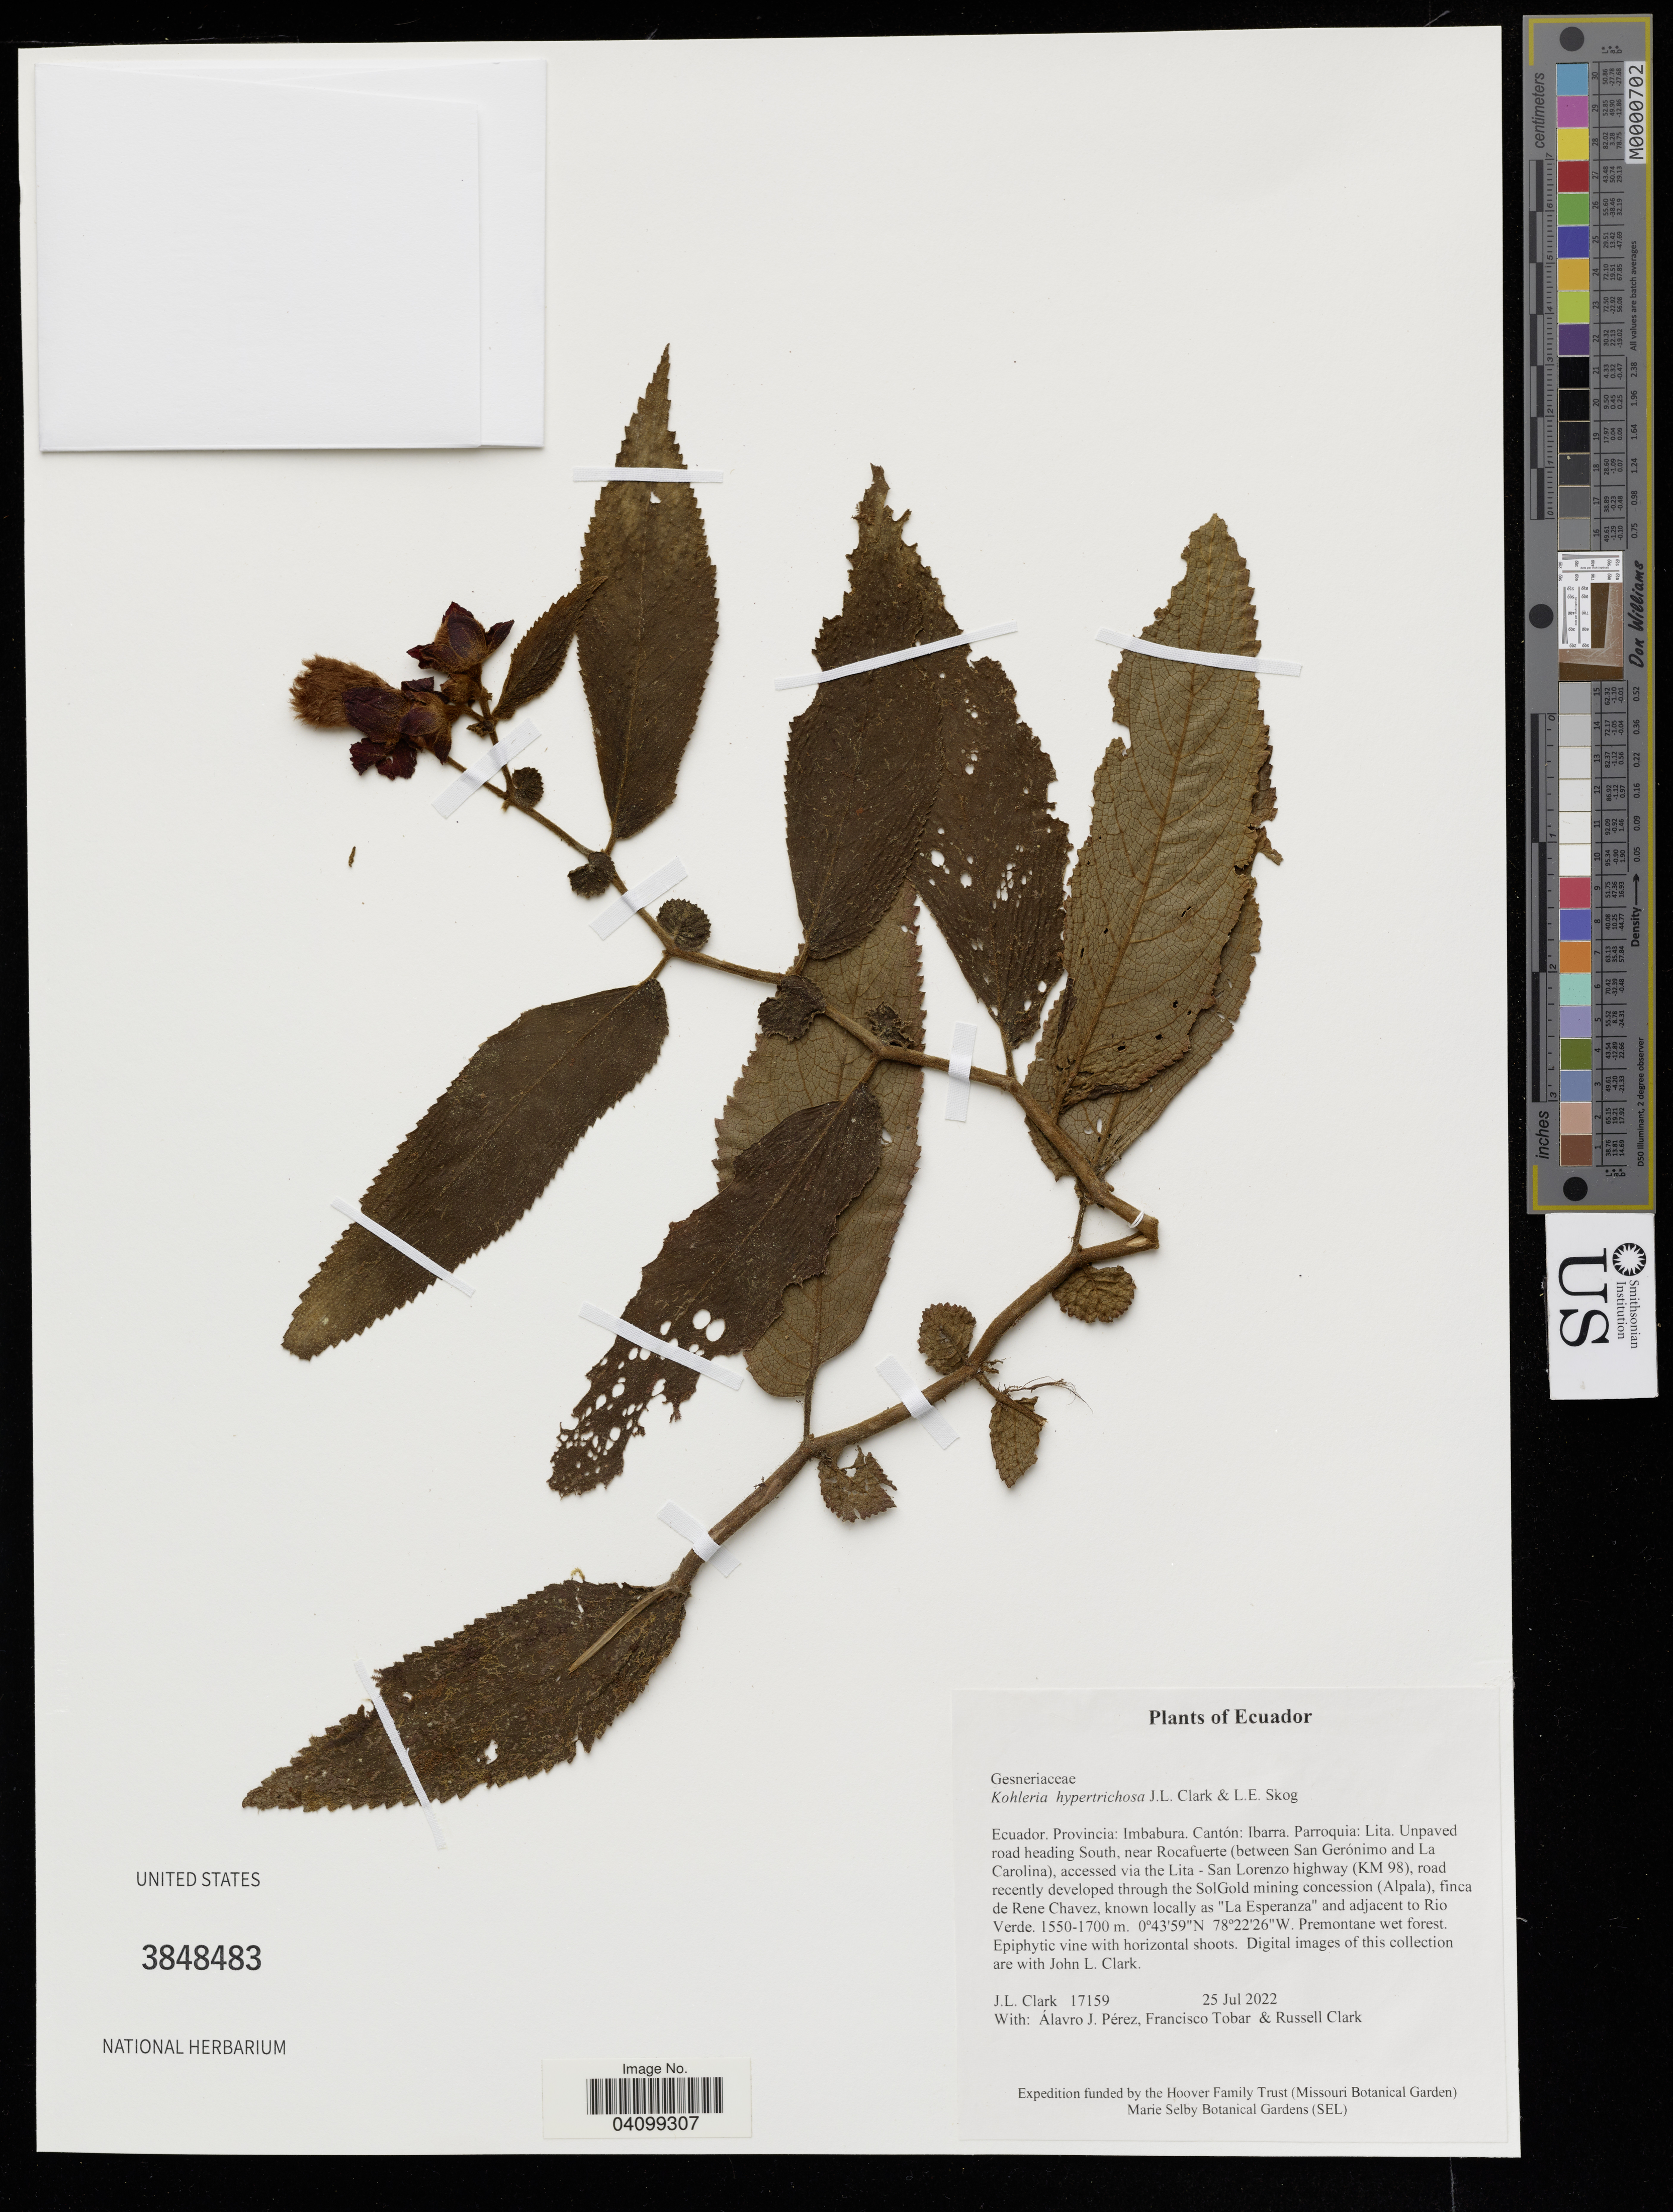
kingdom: Plantae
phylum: Tracheophyta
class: Magnoliopsida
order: Lamiales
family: Gesneriaceae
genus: Kohleria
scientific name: Kohleria hypertrichosa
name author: J.L. Clark & L.E. Skog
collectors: J. Clark, A. Perez, F. Tobar & R. Clark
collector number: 17159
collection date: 2022-07-25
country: Ecuador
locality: Provincia: Imbabura. Canton: Ibarra. Parroquia: Lita. Unpaved roa heading South, near Rocafuerte (between San Geronimo and La Carolina), accessed via the Lita-San Lorenzo highway (KM 98), road recently developed thorugh the SolGold mining concession (Alpa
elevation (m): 1550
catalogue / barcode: US 3848483